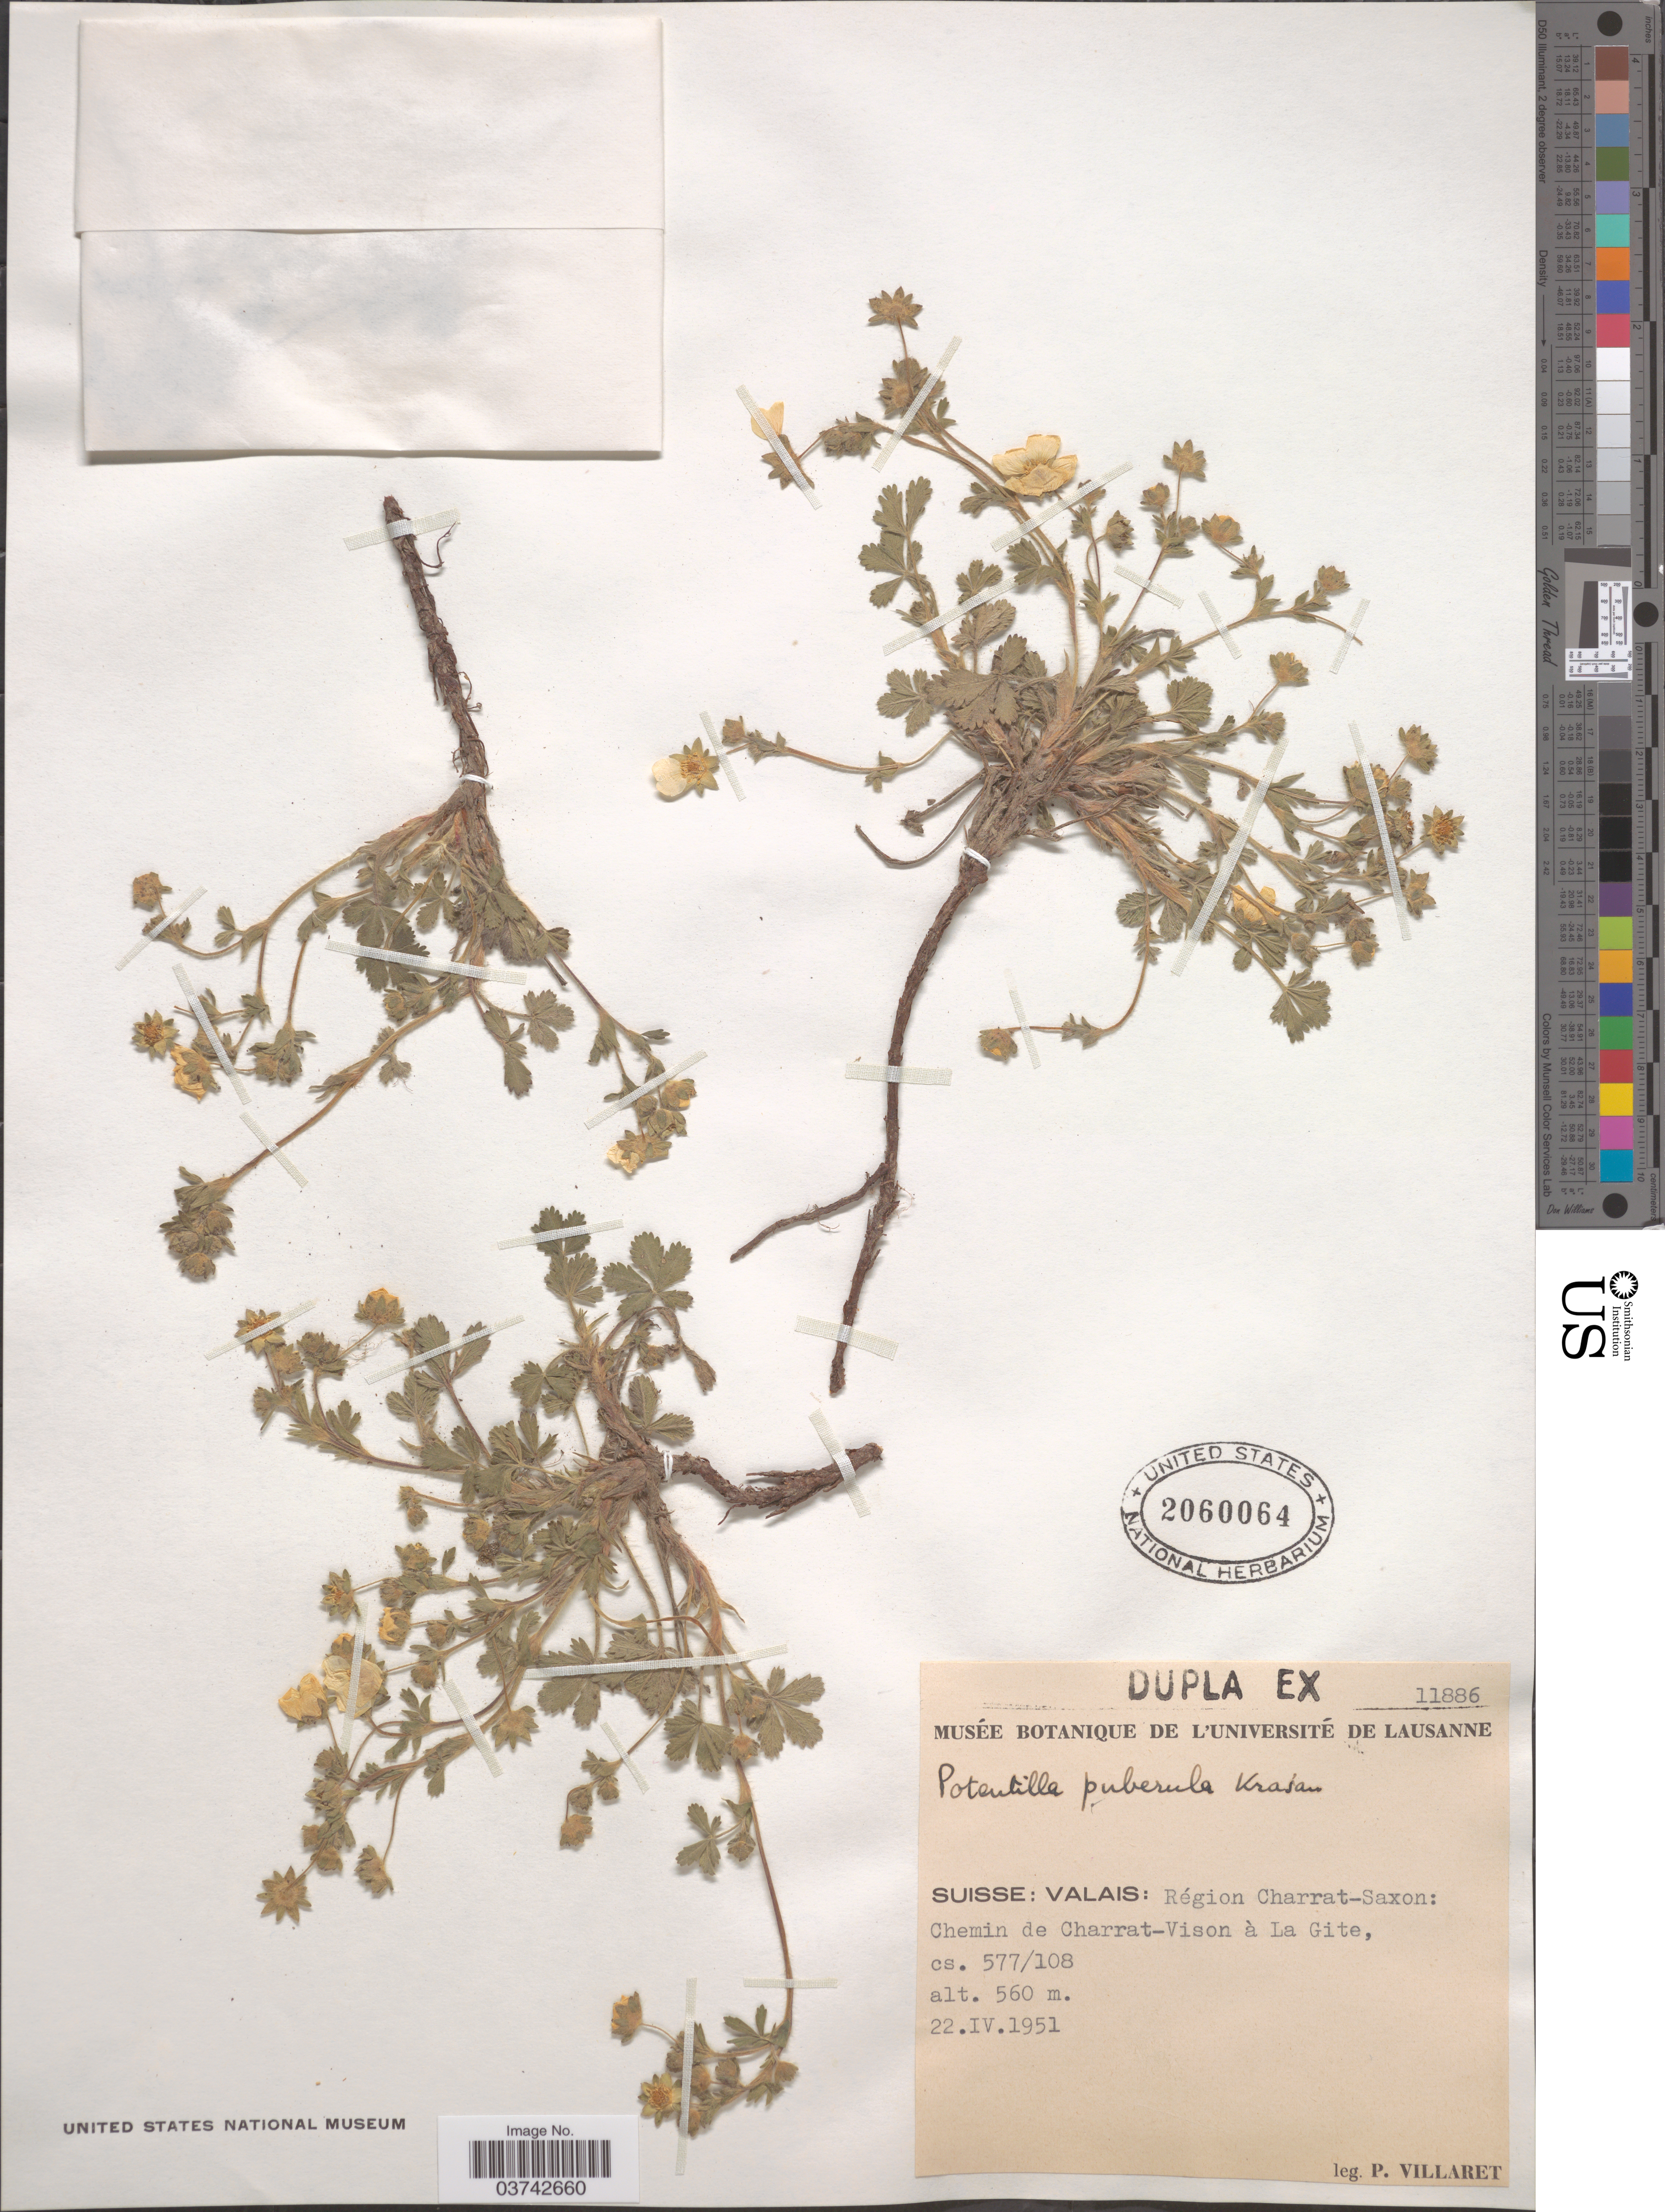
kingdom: Plantae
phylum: Tracheophyta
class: Magnoliopsida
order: Rosales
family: Rosaceae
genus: Potentilla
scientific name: Potentilla puberula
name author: Greene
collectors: P. Villaret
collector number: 11886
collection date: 1951-04-22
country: Switzerland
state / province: Valais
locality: Suisse: Valais: Région Charrat-Saxon: Chemin de Charrat-Vison à La Gite, cs. 577/108.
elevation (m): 560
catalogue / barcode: US 2060064